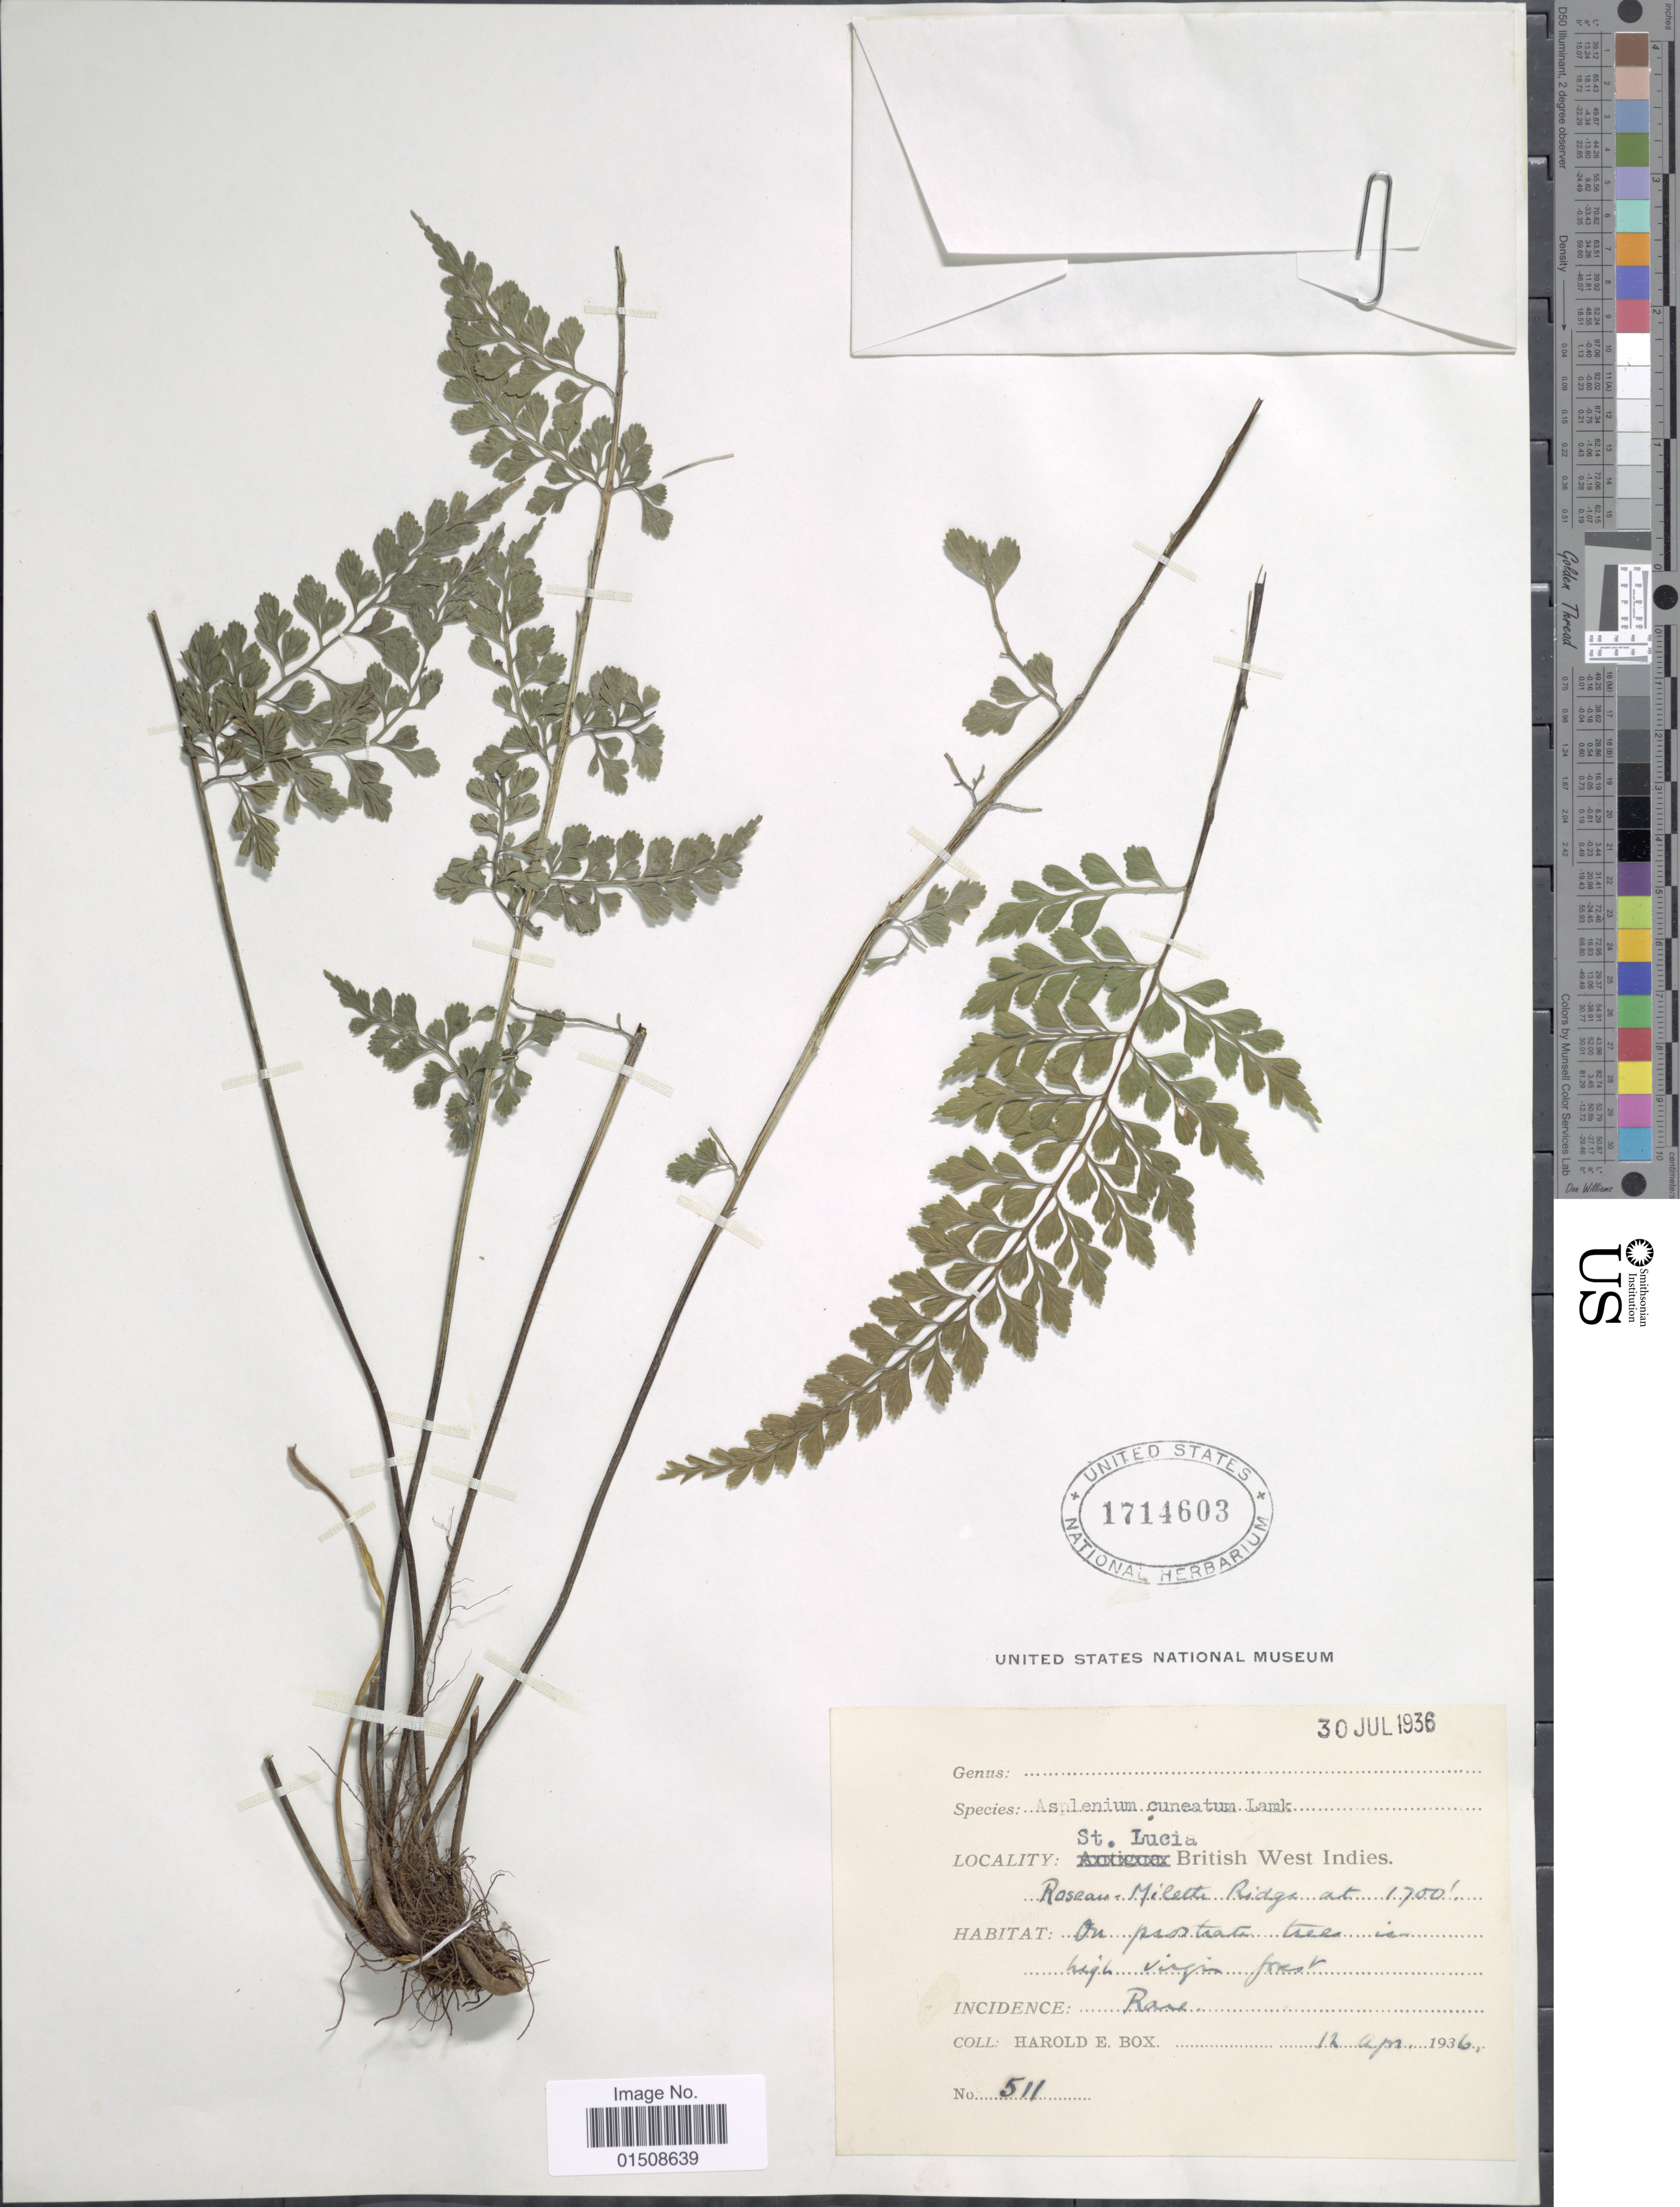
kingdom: Plantae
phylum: Tracheophyta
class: Polypodiopsida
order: Polypodiales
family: Aspleniaceae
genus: Asplenium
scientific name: Asplenium cuneatum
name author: Lam.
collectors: H. E. Box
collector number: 511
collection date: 1936-04-12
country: St. Lucia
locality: British West Indies, Roseau-Milette Ridge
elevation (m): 518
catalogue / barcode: US 1714603